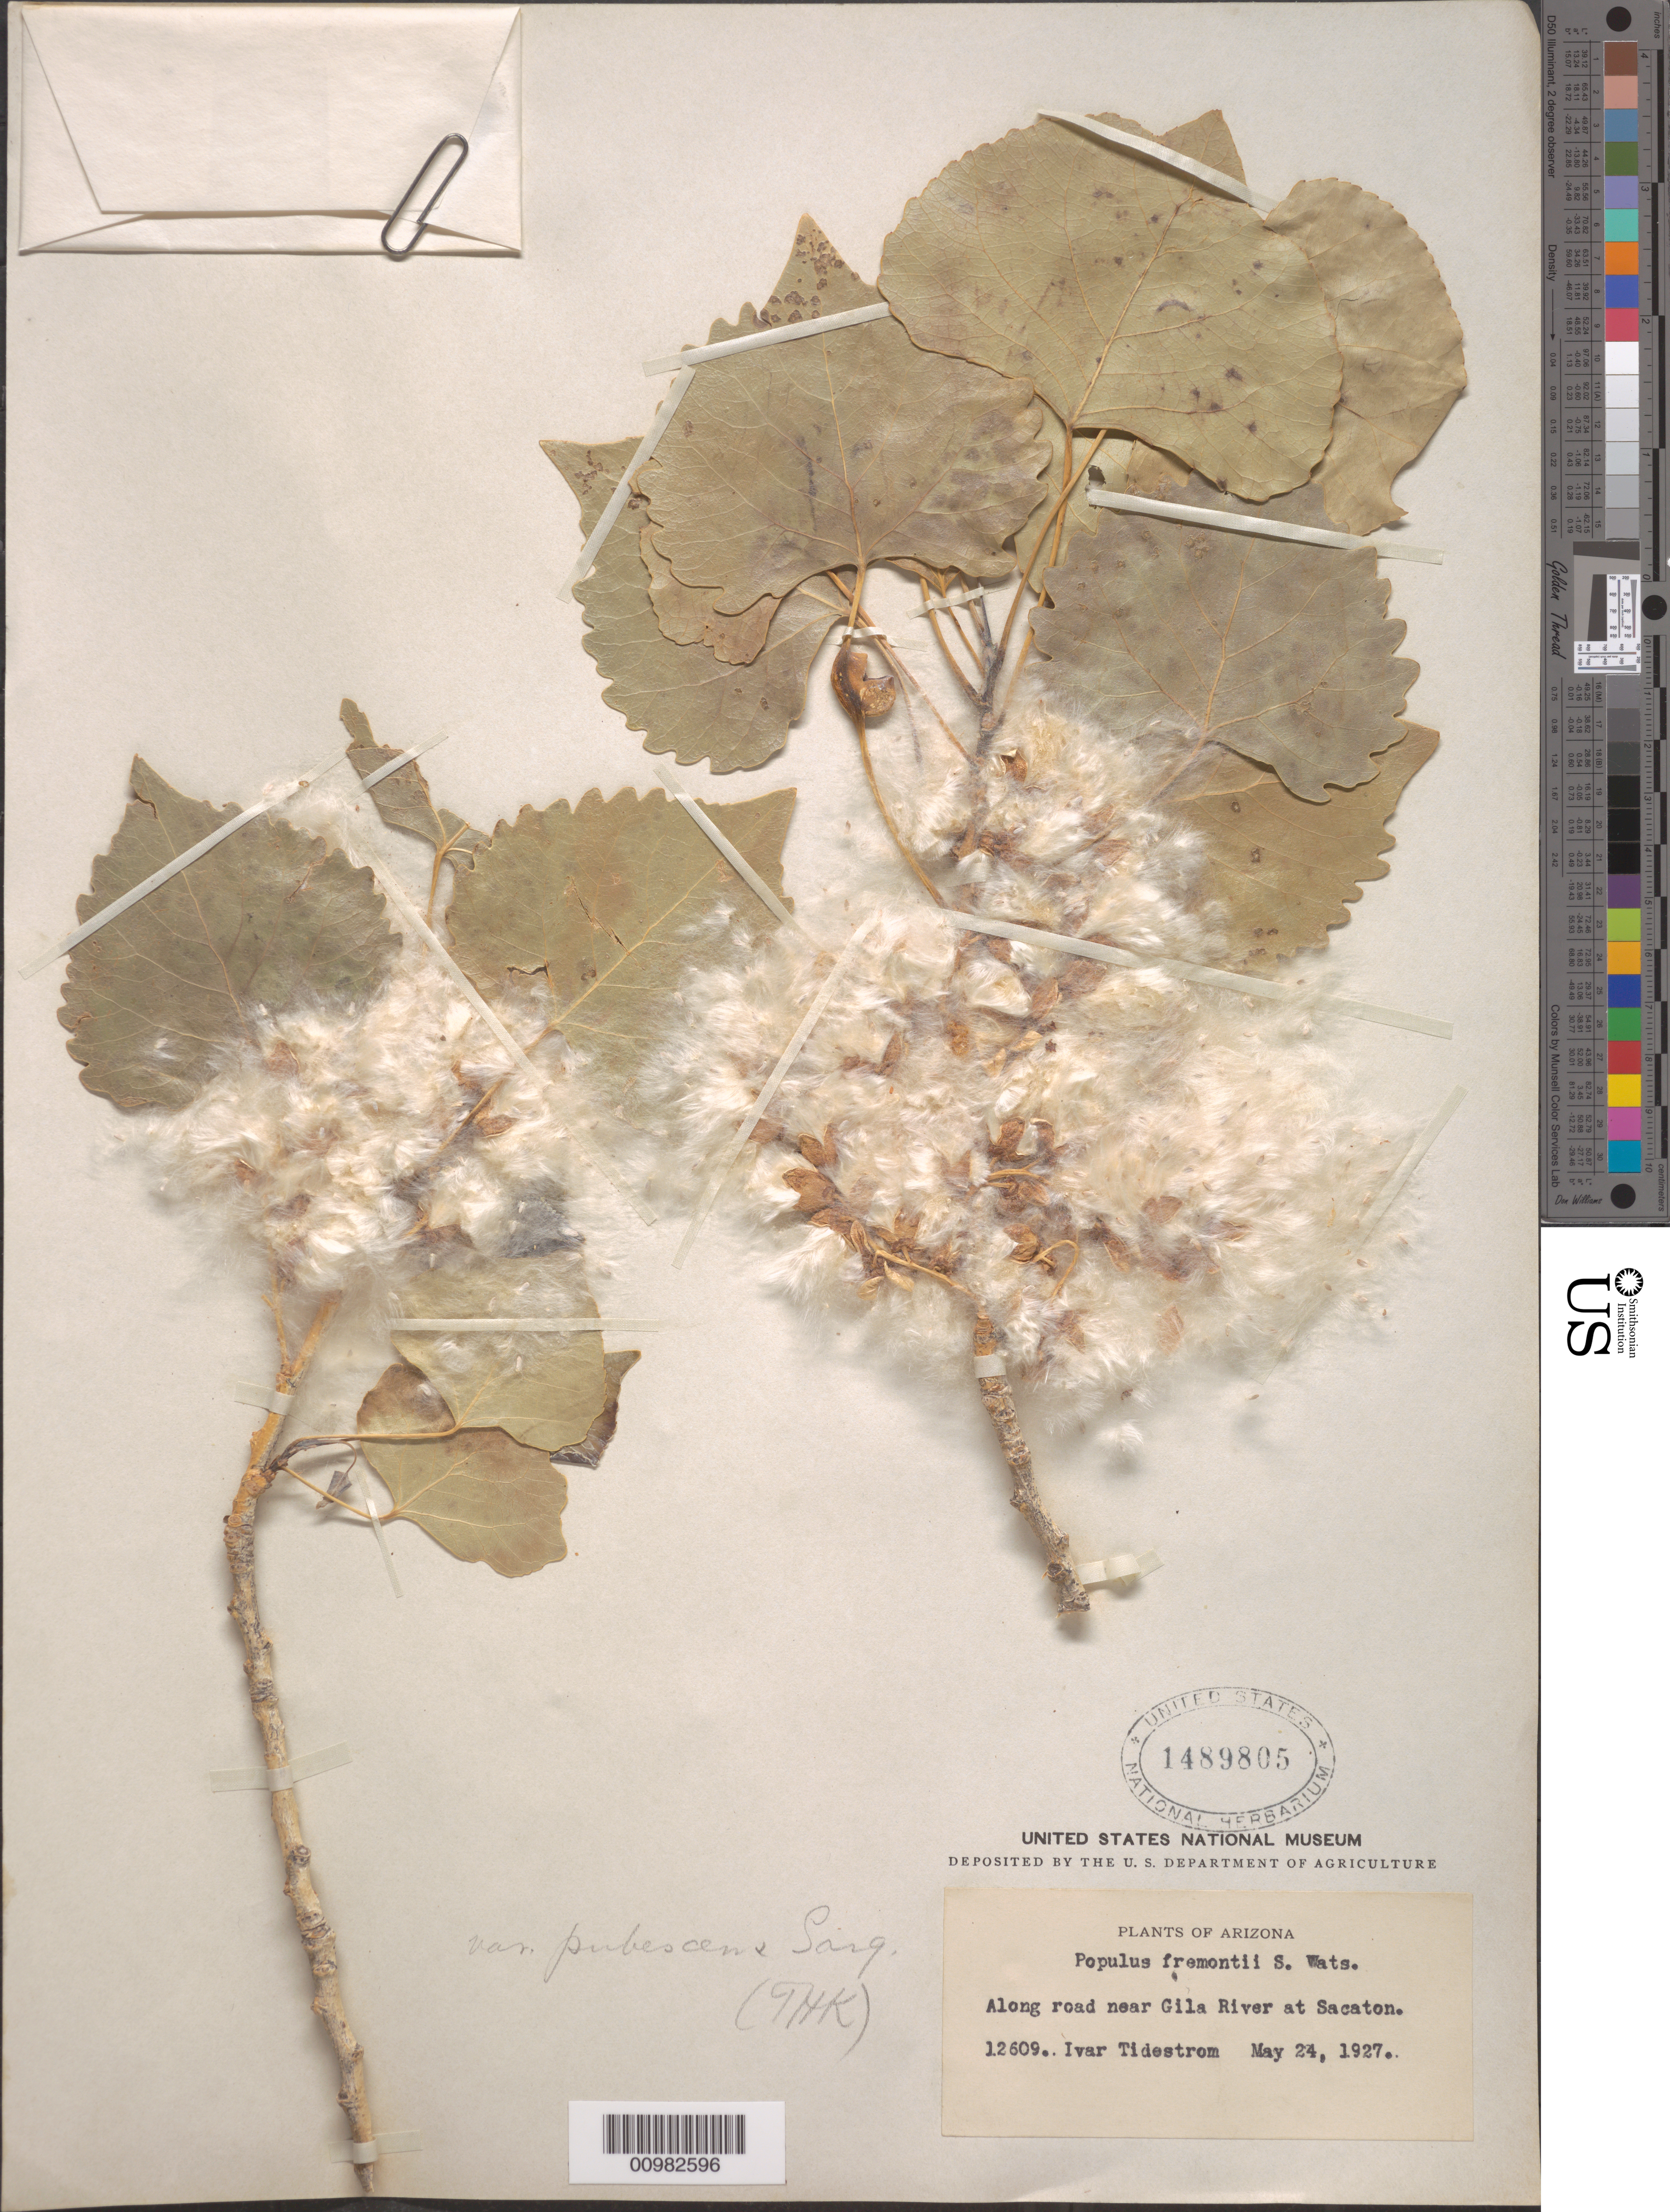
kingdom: Plantae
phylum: Tracheophyta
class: Magnoliopsida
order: Malpighiales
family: Salicaceae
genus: Populus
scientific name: Populus fremontii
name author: S. Watson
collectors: I. F. Tidestrom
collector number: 12609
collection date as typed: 24 May 1927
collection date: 1927-05-24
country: United States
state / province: Arizona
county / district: Pinal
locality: Along road near Gila River at Sacaton.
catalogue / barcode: US 1489805